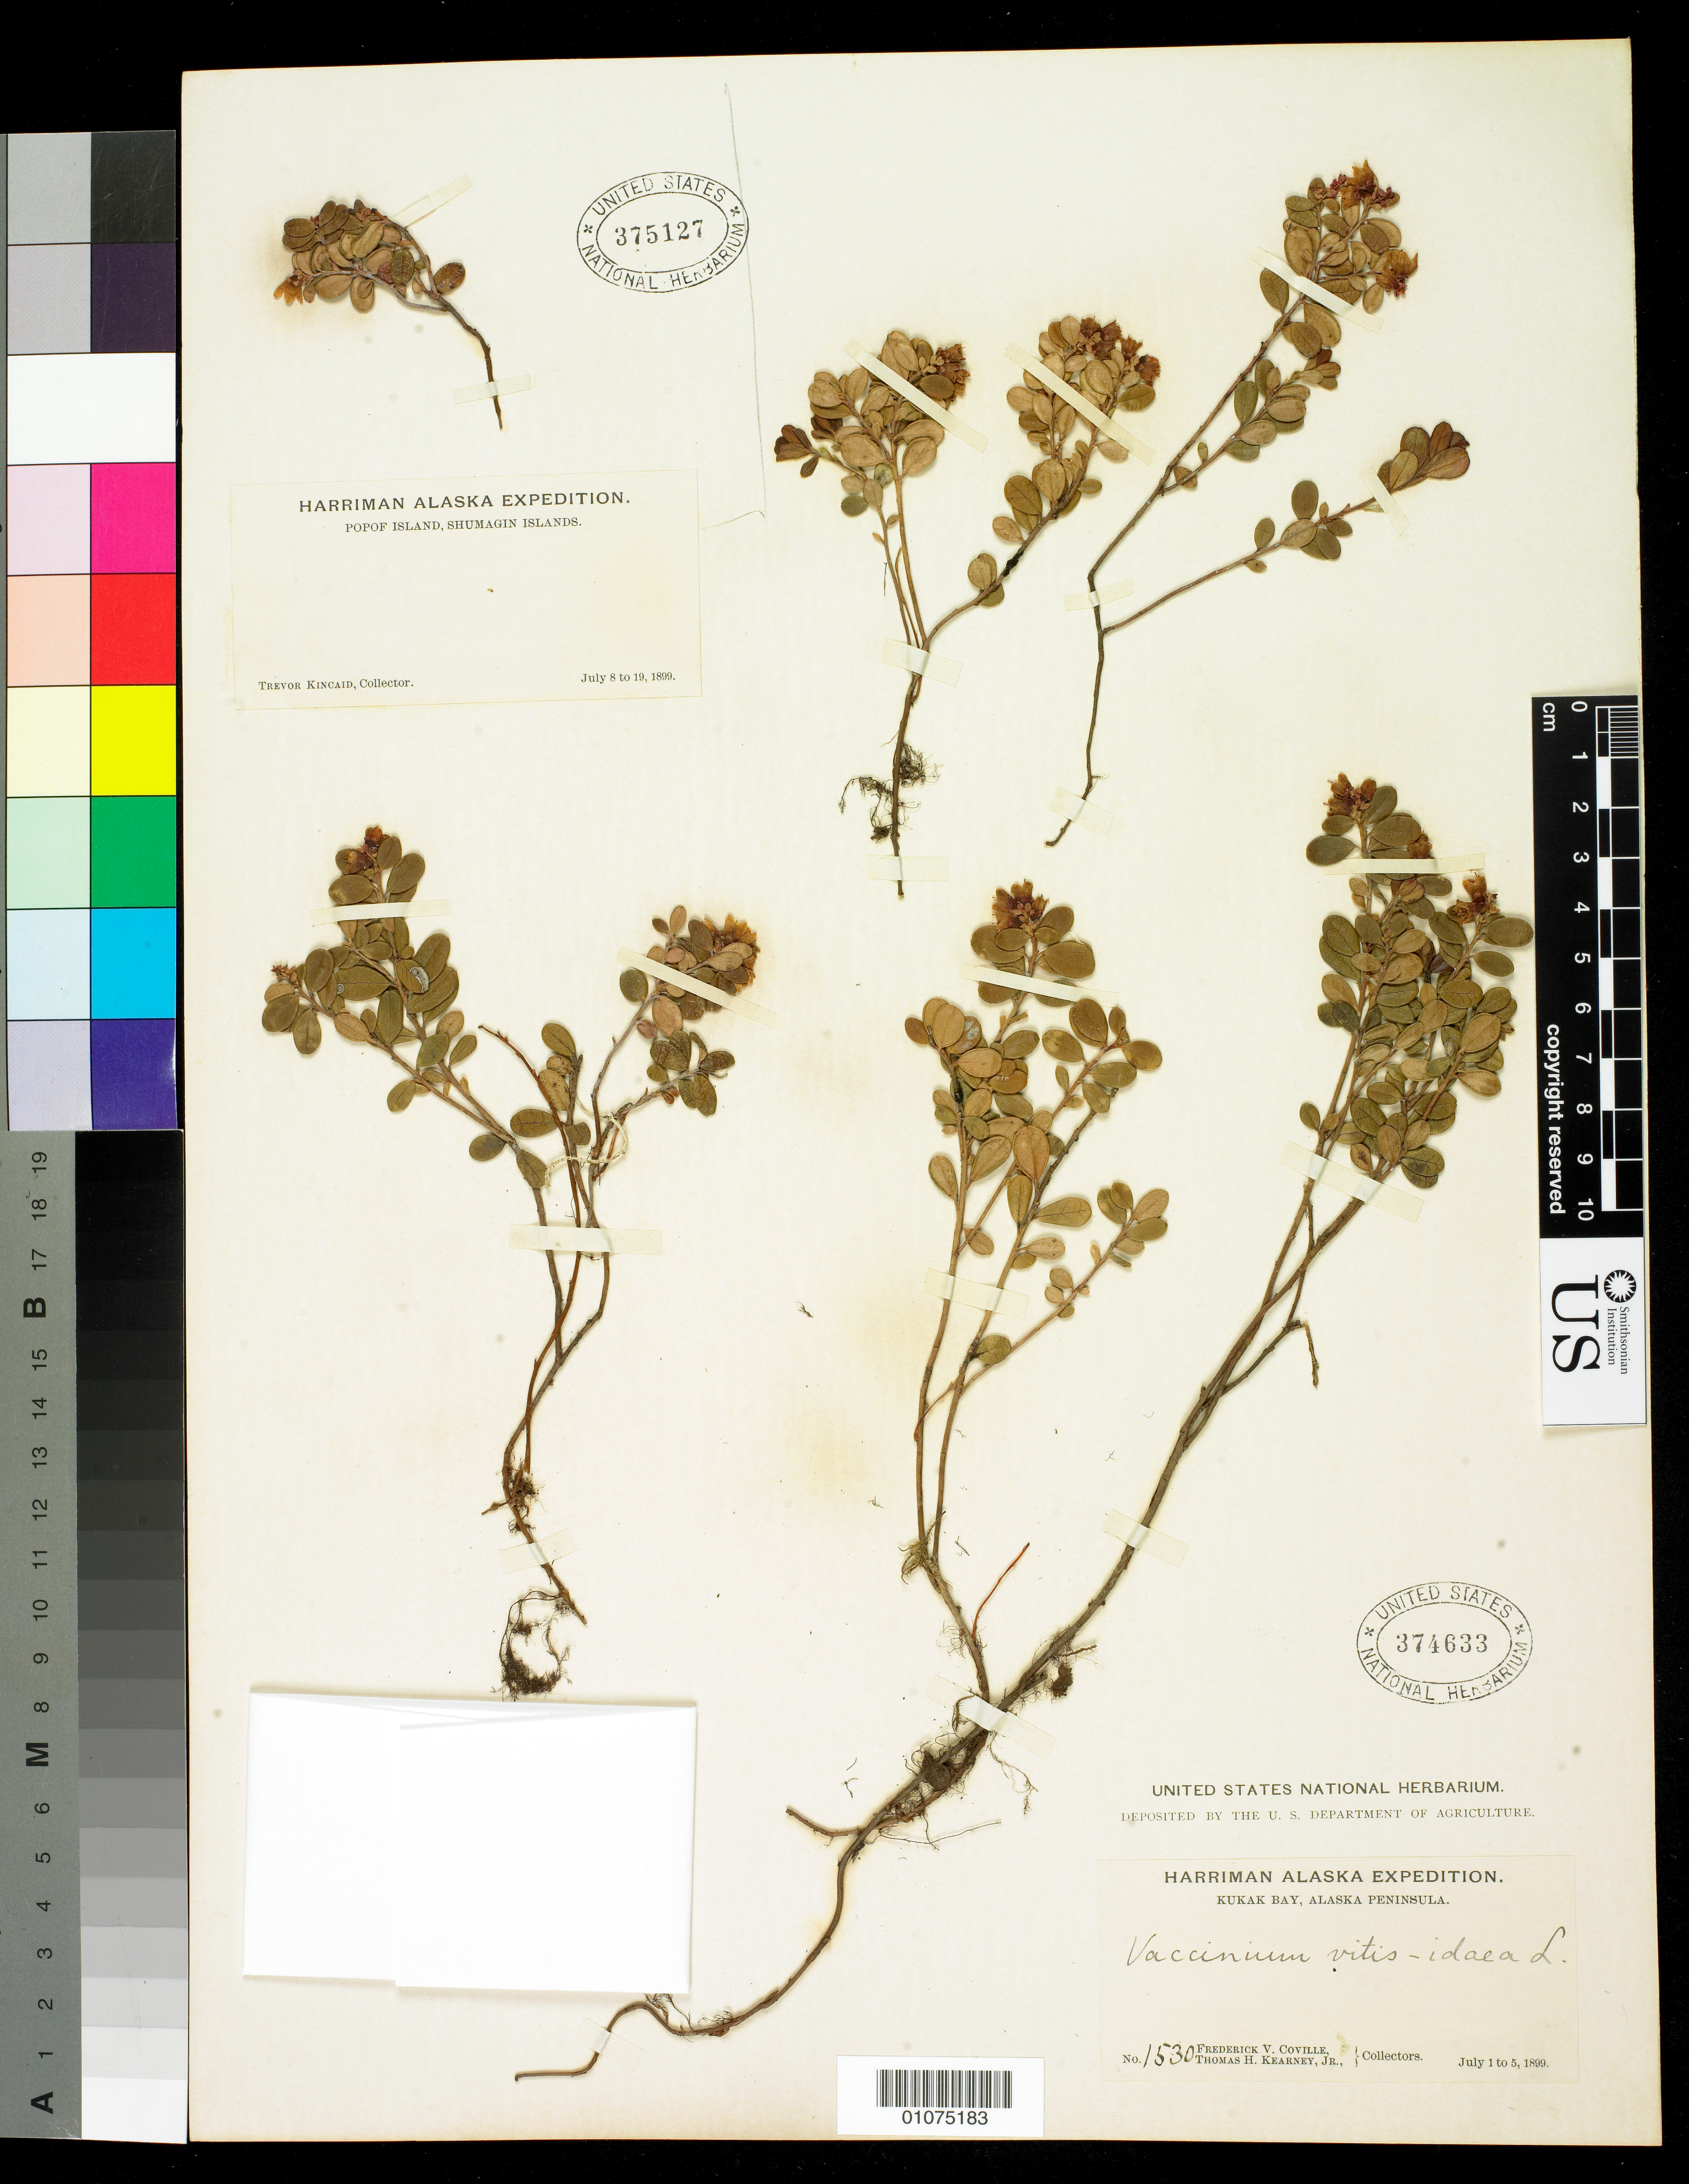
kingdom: Plantae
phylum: Tracheophyta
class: Magnoliopsida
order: Ericales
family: Ericaceae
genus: Vaccinium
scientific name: Vaccinium vitis-idaea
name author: L.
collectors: F. V. Coville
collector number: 1530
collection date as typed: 1 Jul 1899 to 5 Jul 1899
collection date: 1899-07-01/1899-07-05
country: United States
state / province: Alaska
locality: Kukak Bay, Alaska Peninsula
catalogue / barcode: US 374633